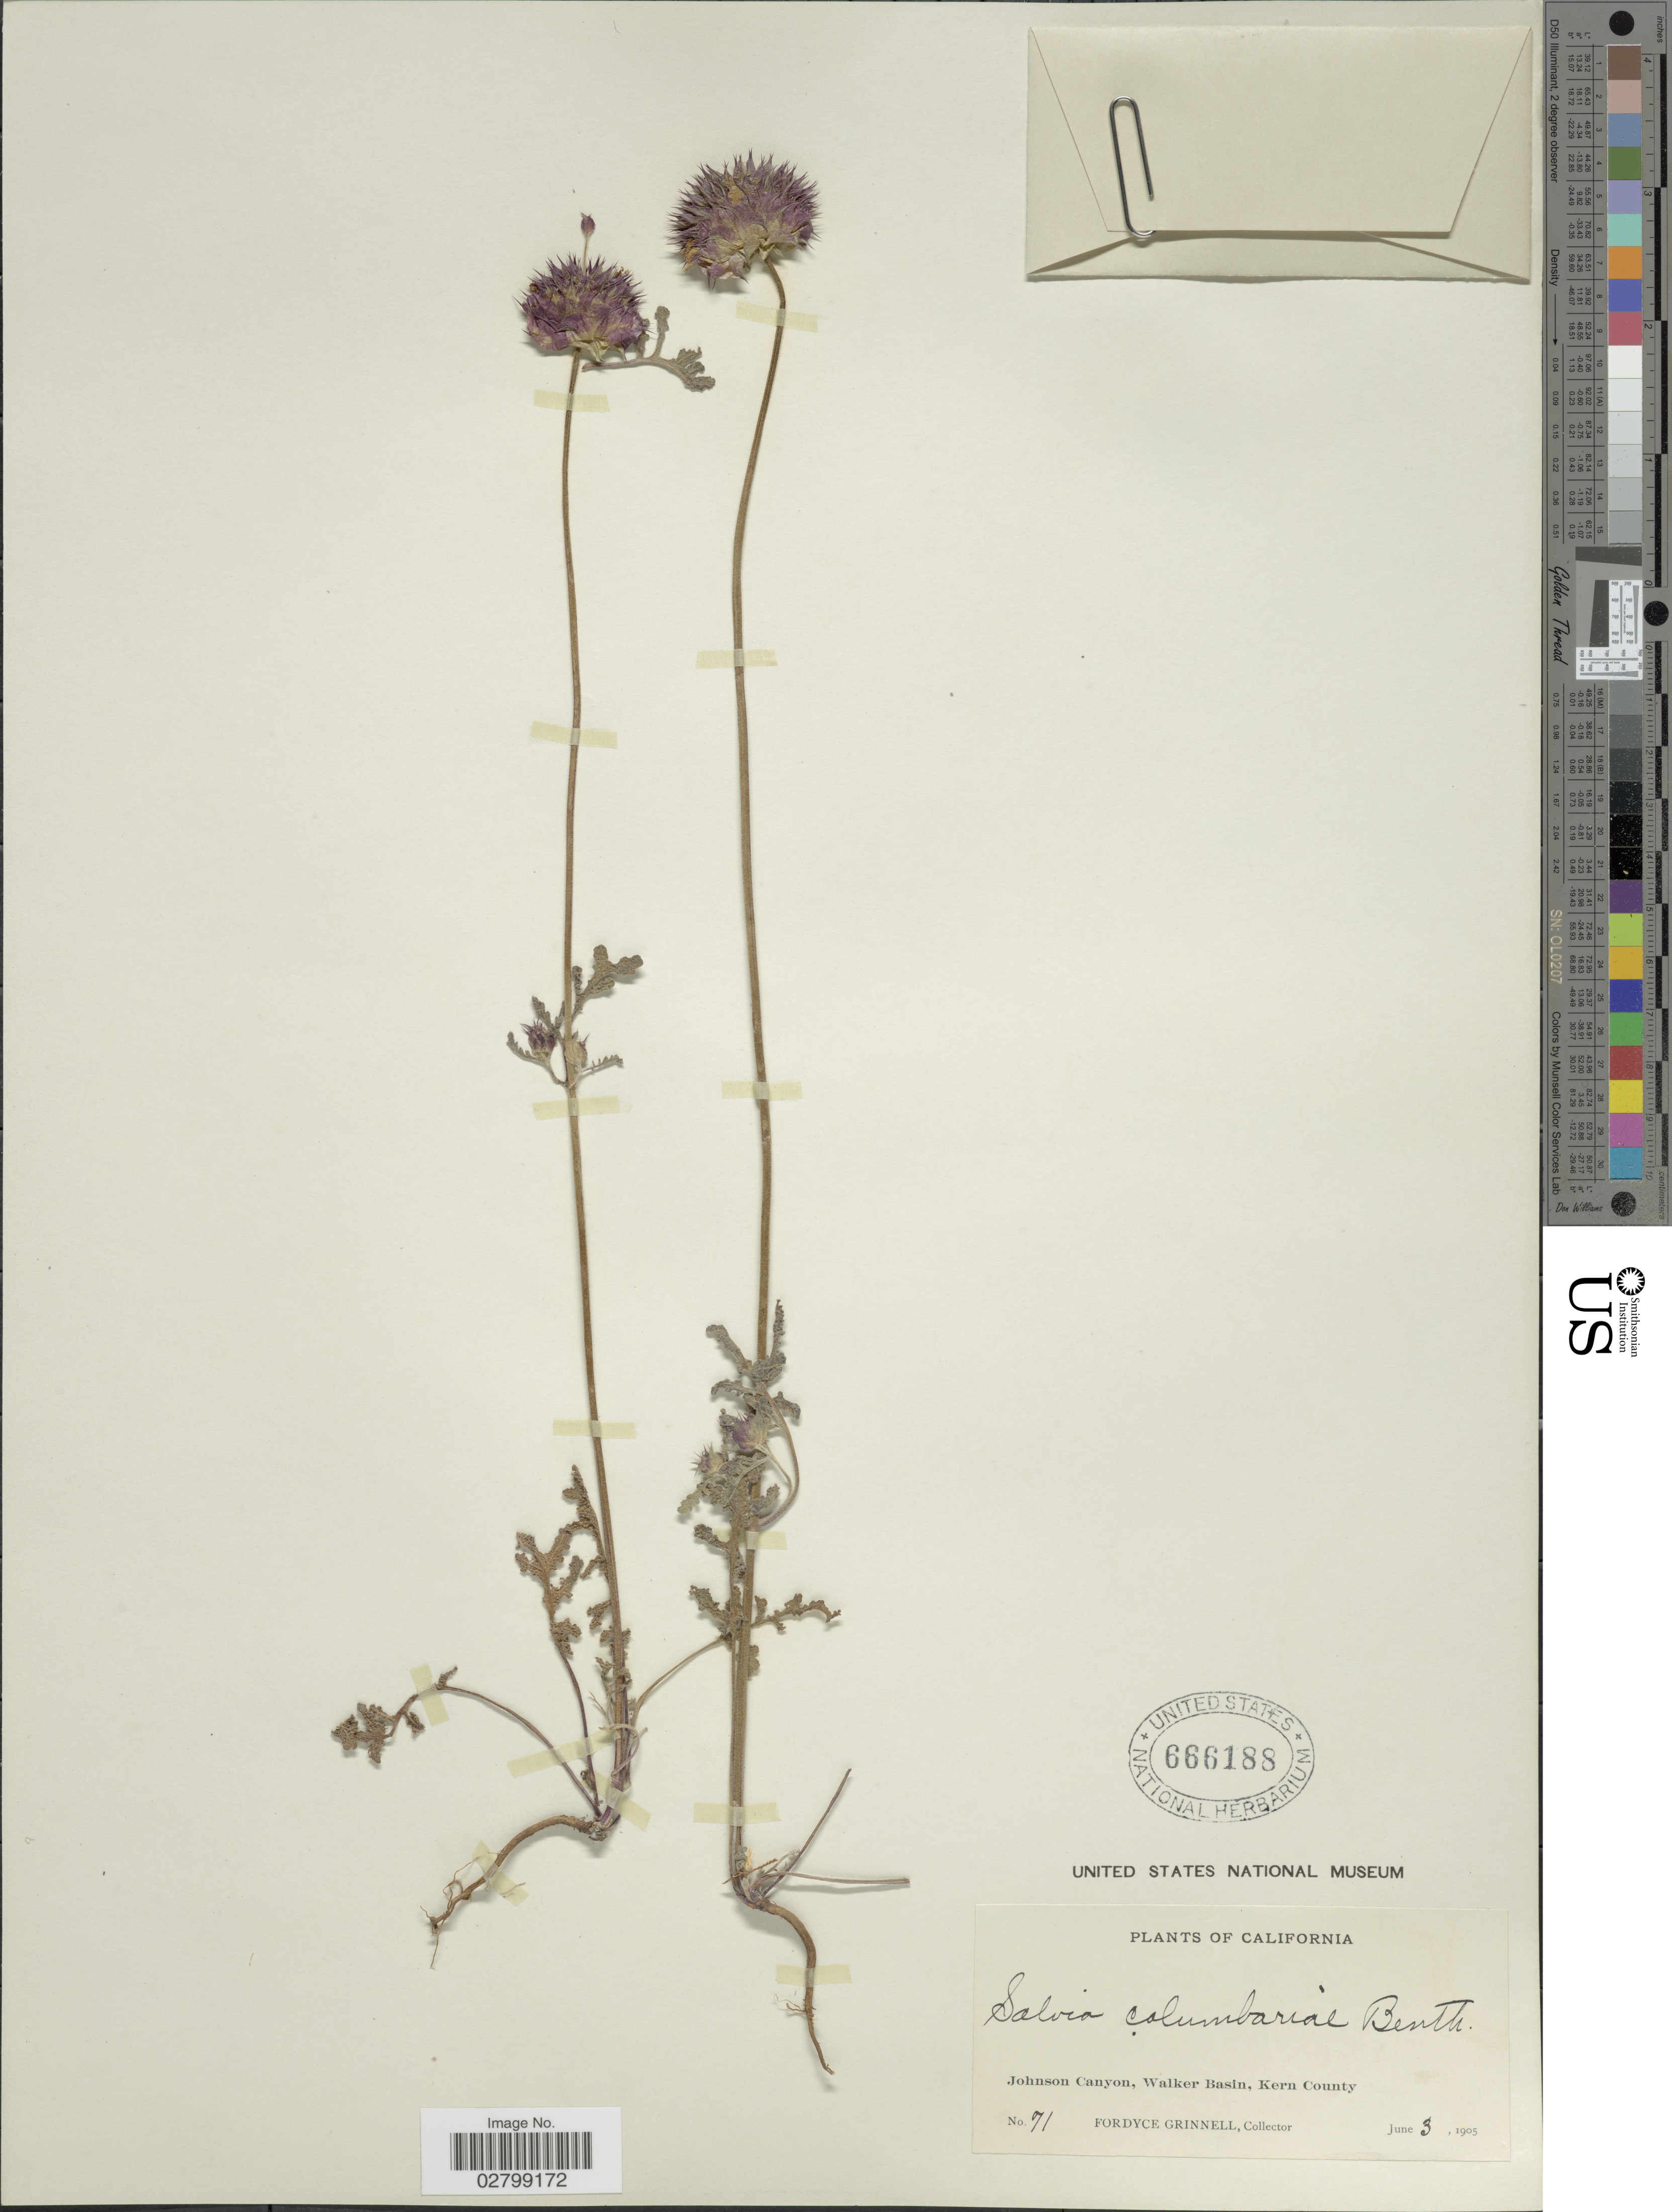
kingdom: Plantae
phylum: Tracheophyta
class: Magnoliopsida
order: Lamiales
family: Lamiaceae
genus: Salvia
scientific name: Salvia columbariae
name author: Benth.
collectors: F. Grinnell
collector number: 71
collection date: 1905-06-03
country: United States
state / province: California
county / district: Kern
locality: Johnson Canyon, Walker Basin, Kern County.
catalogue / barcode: US 666188